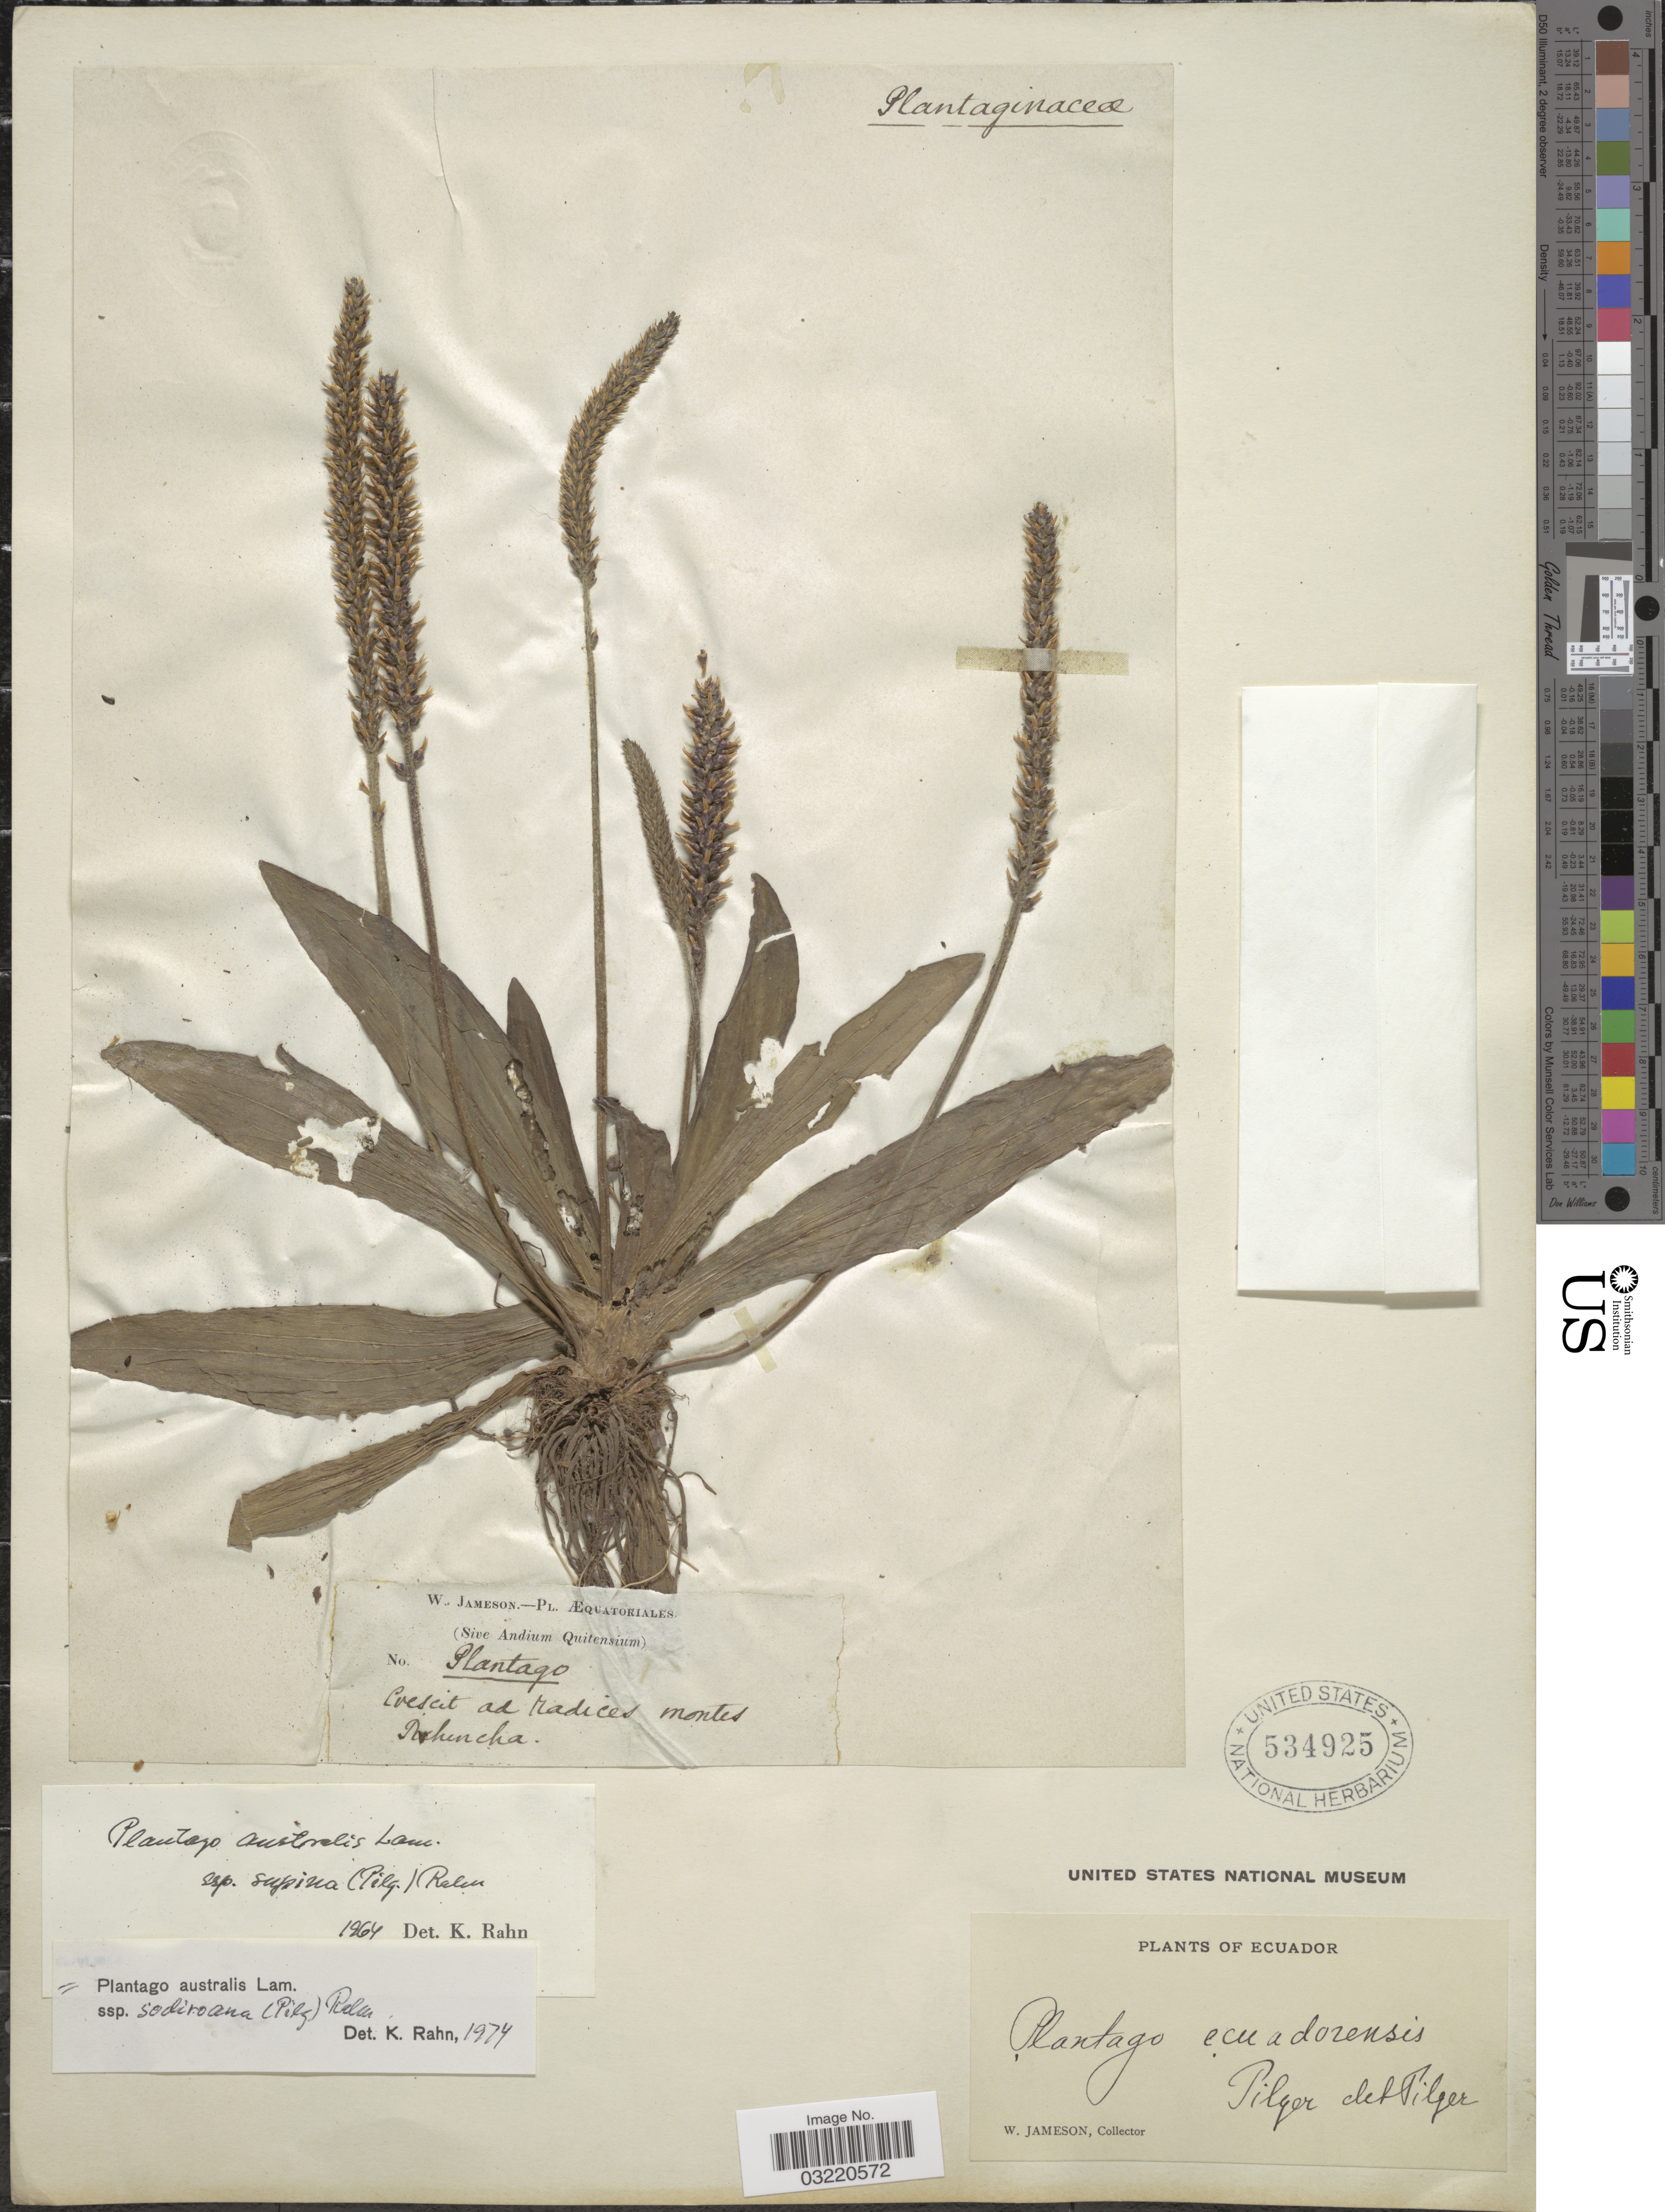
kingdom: Plantae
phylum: Tracheophyta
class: Magnoliopsida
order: Lamiales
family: Plantaginaceae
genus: Plantago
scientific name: Plantago australis subsp. sodiroana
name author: (Pilg.) Rahn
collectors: W. Jameson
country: Ecuador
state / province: Pichincha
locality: Æquatoriales. Crescit ad radices montes Pichincha.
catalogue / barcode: US 534925